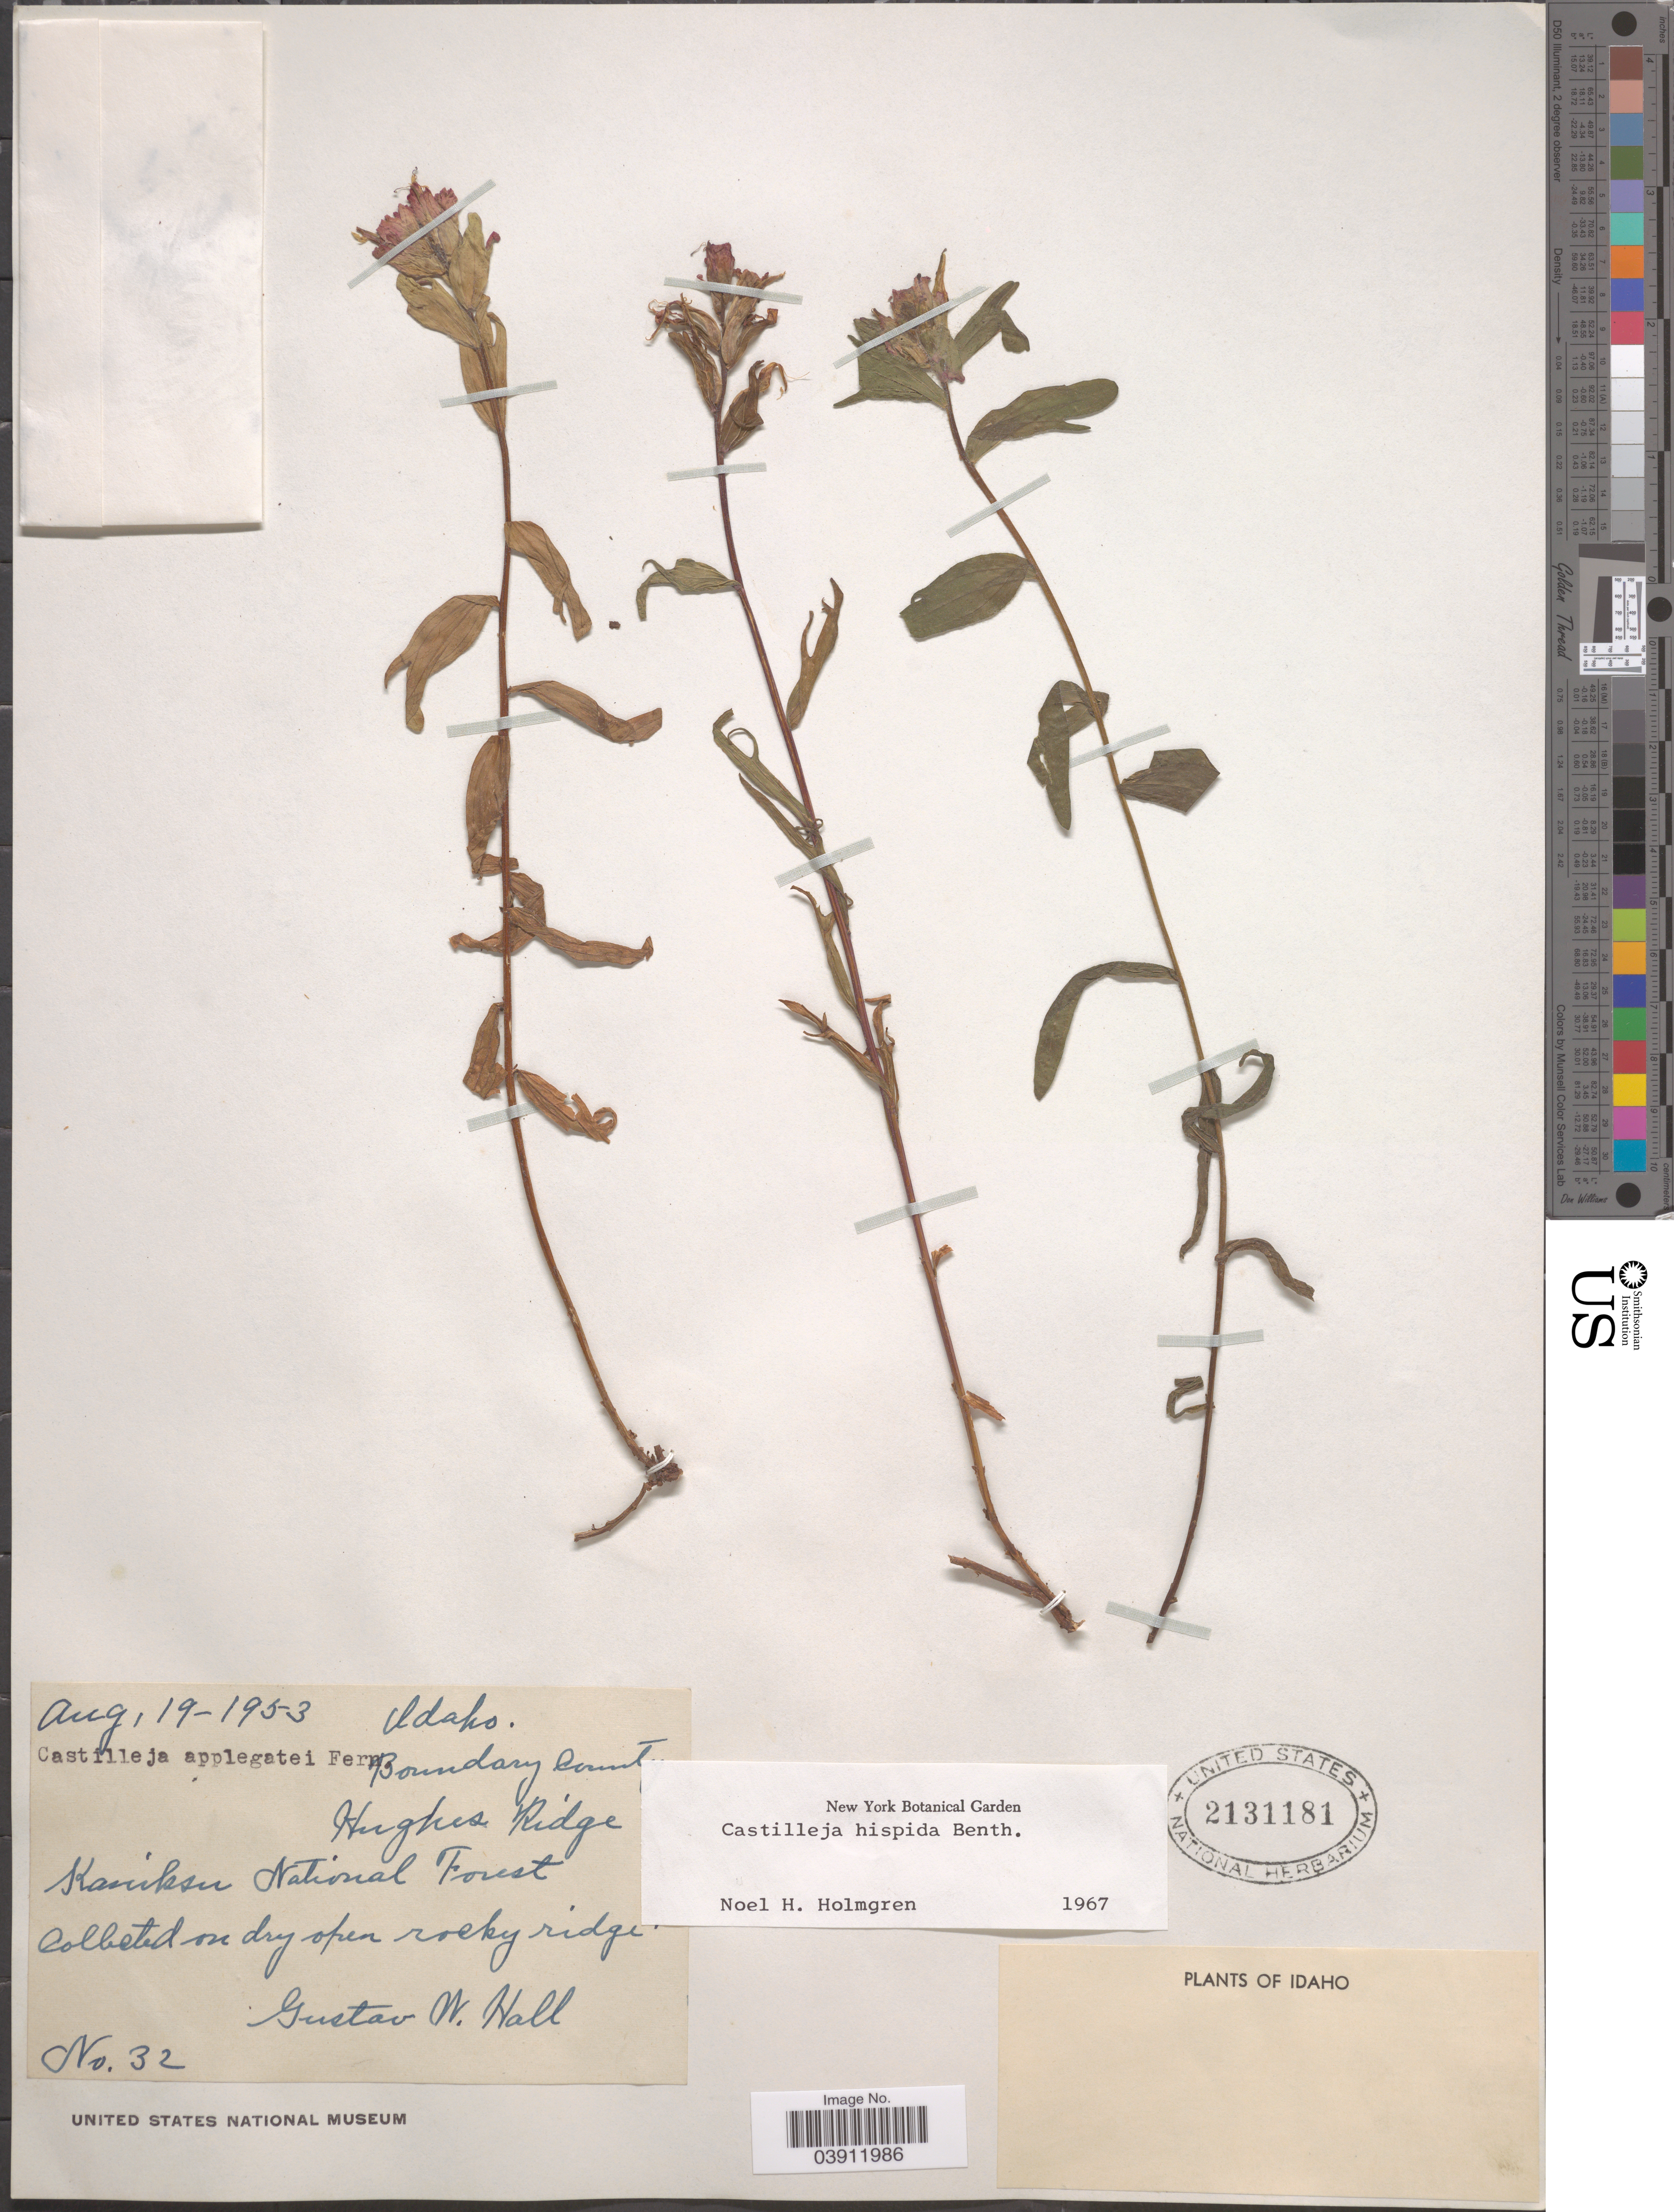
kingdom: Plantae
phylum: Tracheophyta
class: Magnoliopsida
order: Lamiales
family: Orobanchaceae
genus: Castilleja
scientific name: Castilleja hispida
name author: Benth. ex Hook.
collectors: G. Hall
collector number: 32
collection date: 1953-08-19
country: United States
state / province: Idaho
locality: Boundary County. Hughes Ridge. Kaniksu National Forest.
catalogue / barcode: US 2131181